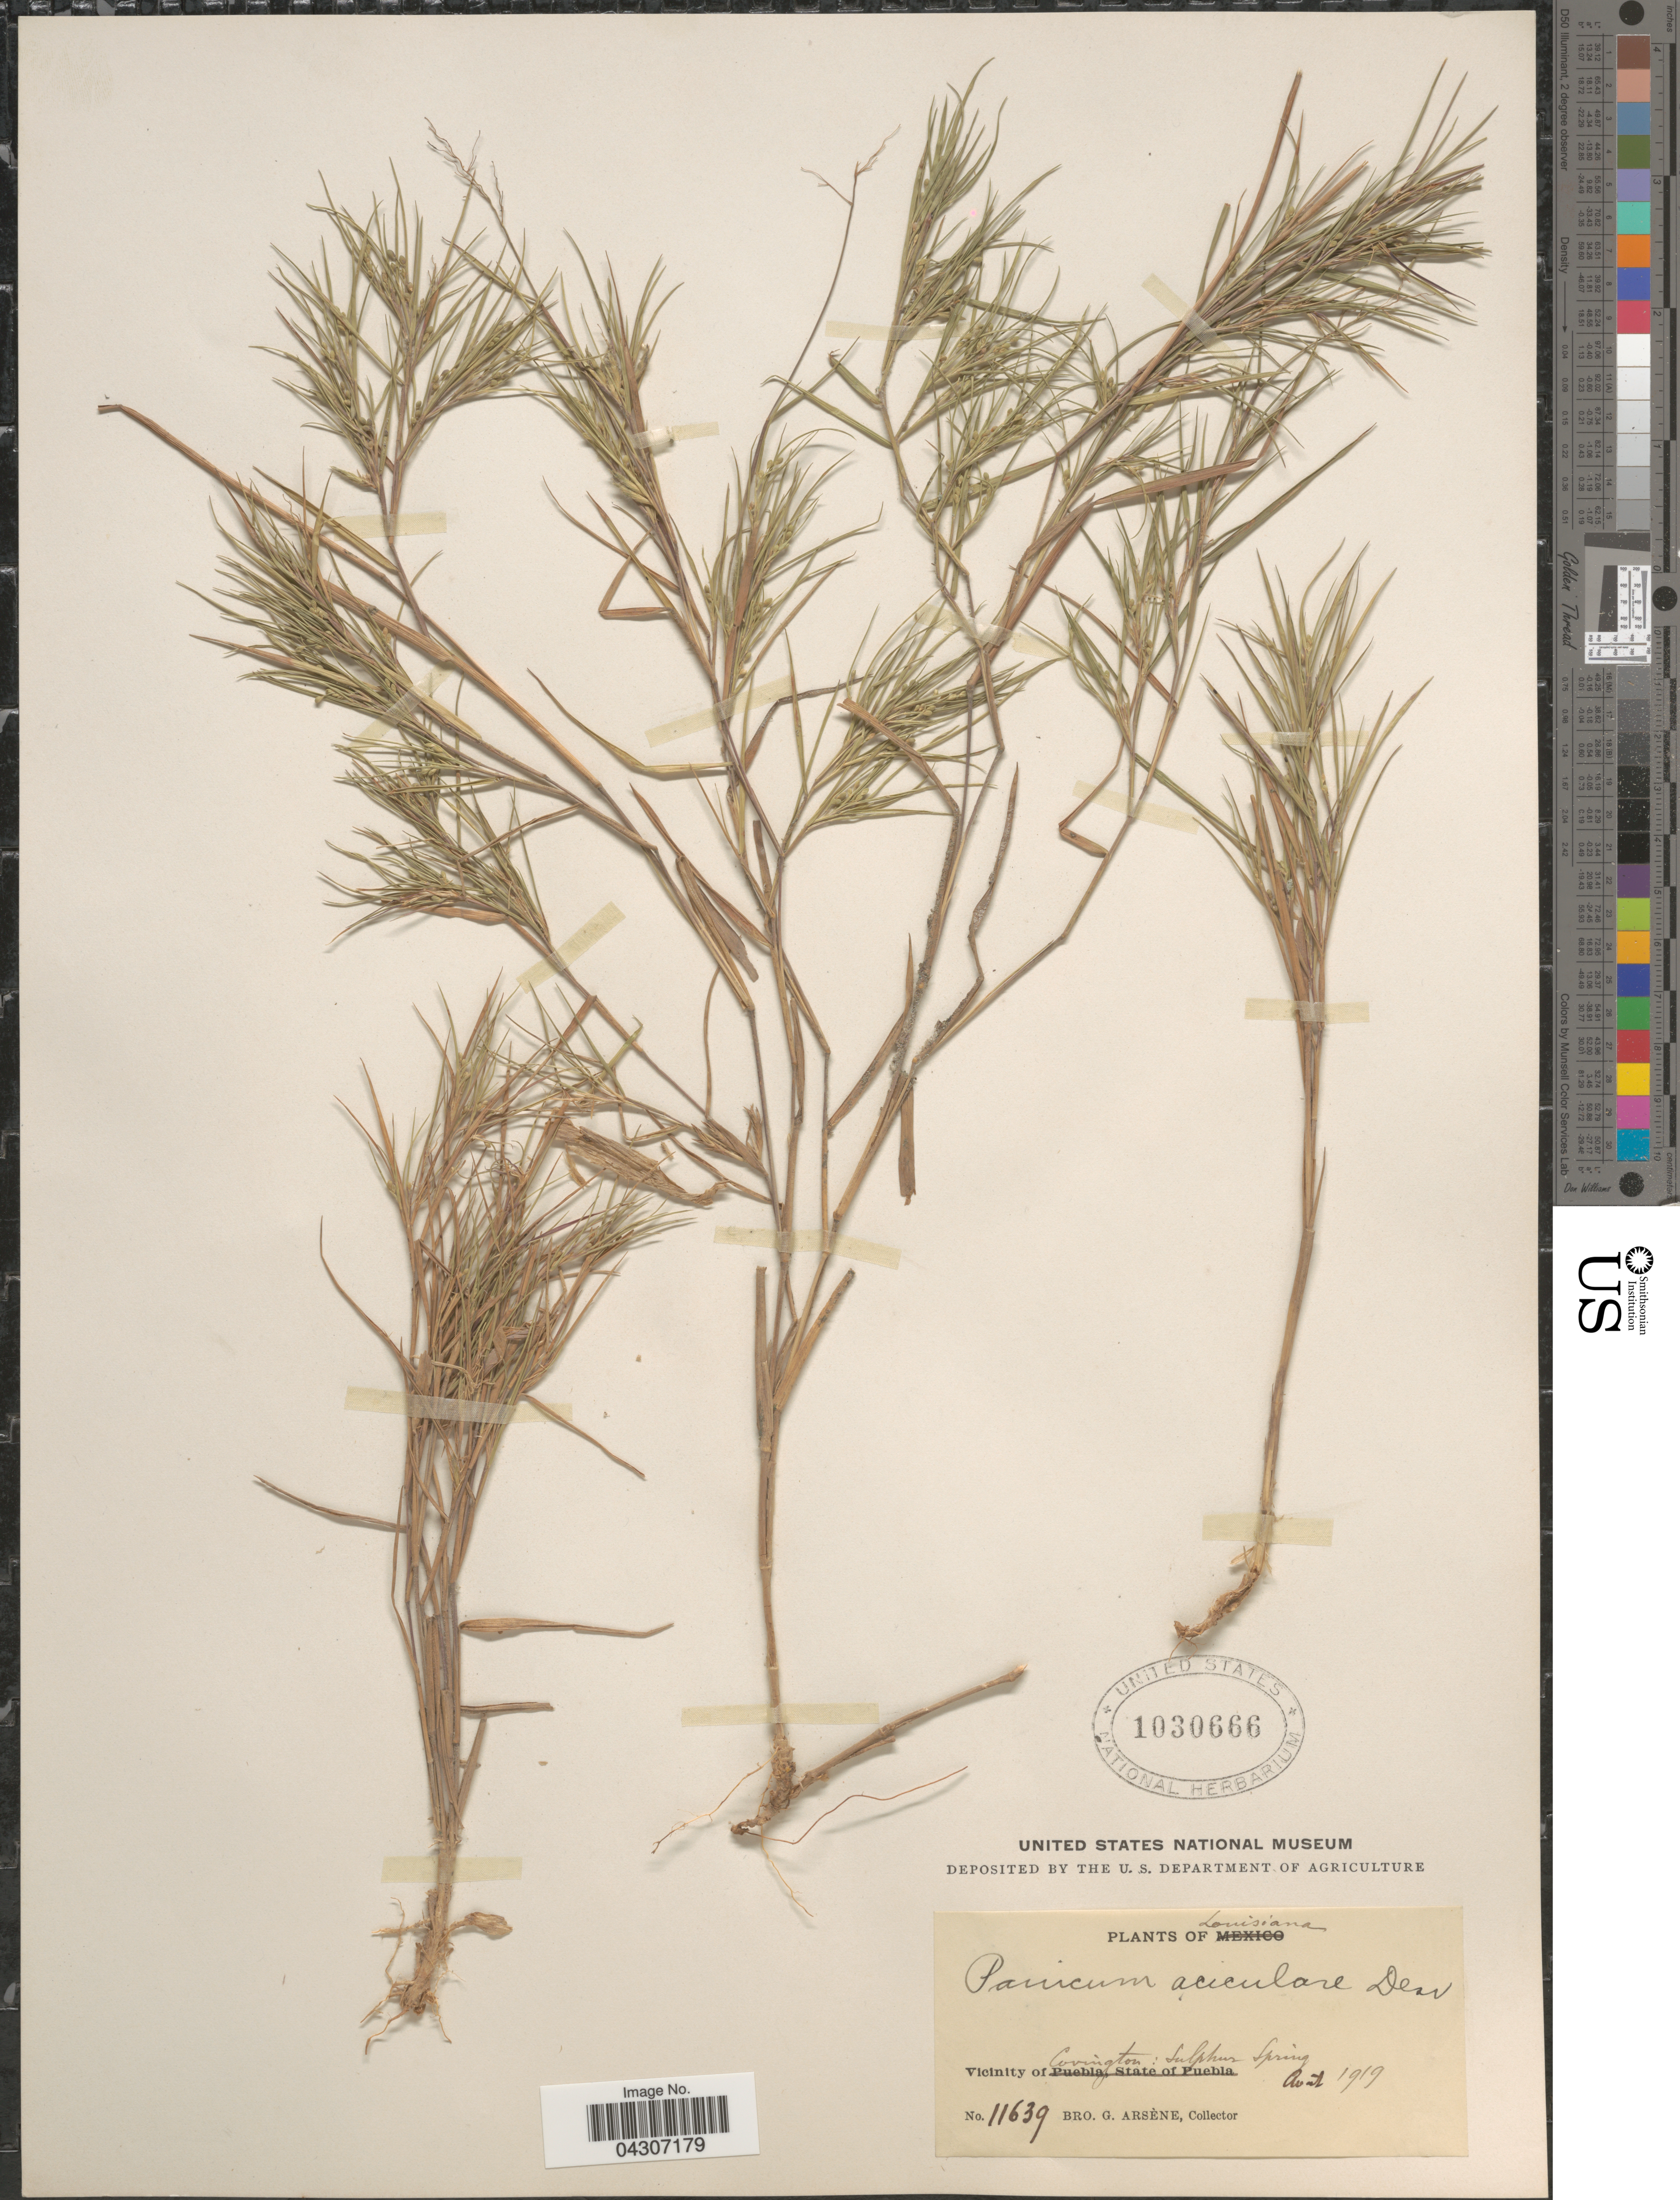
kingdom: Plantae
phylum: Tracheophyta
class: Liliopsida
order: Poales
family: Poaceae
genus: Dichanthelium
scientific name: Dichanthelium aciculare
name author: (Desv. ex Poir.) Gould & C.A. Clark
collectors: Bro. G. Arsène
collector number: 11639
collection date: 1919-08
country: United States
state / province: Louisiana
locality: Vicinity of Covington: Sulphur Spring.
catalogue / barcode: US 1030666